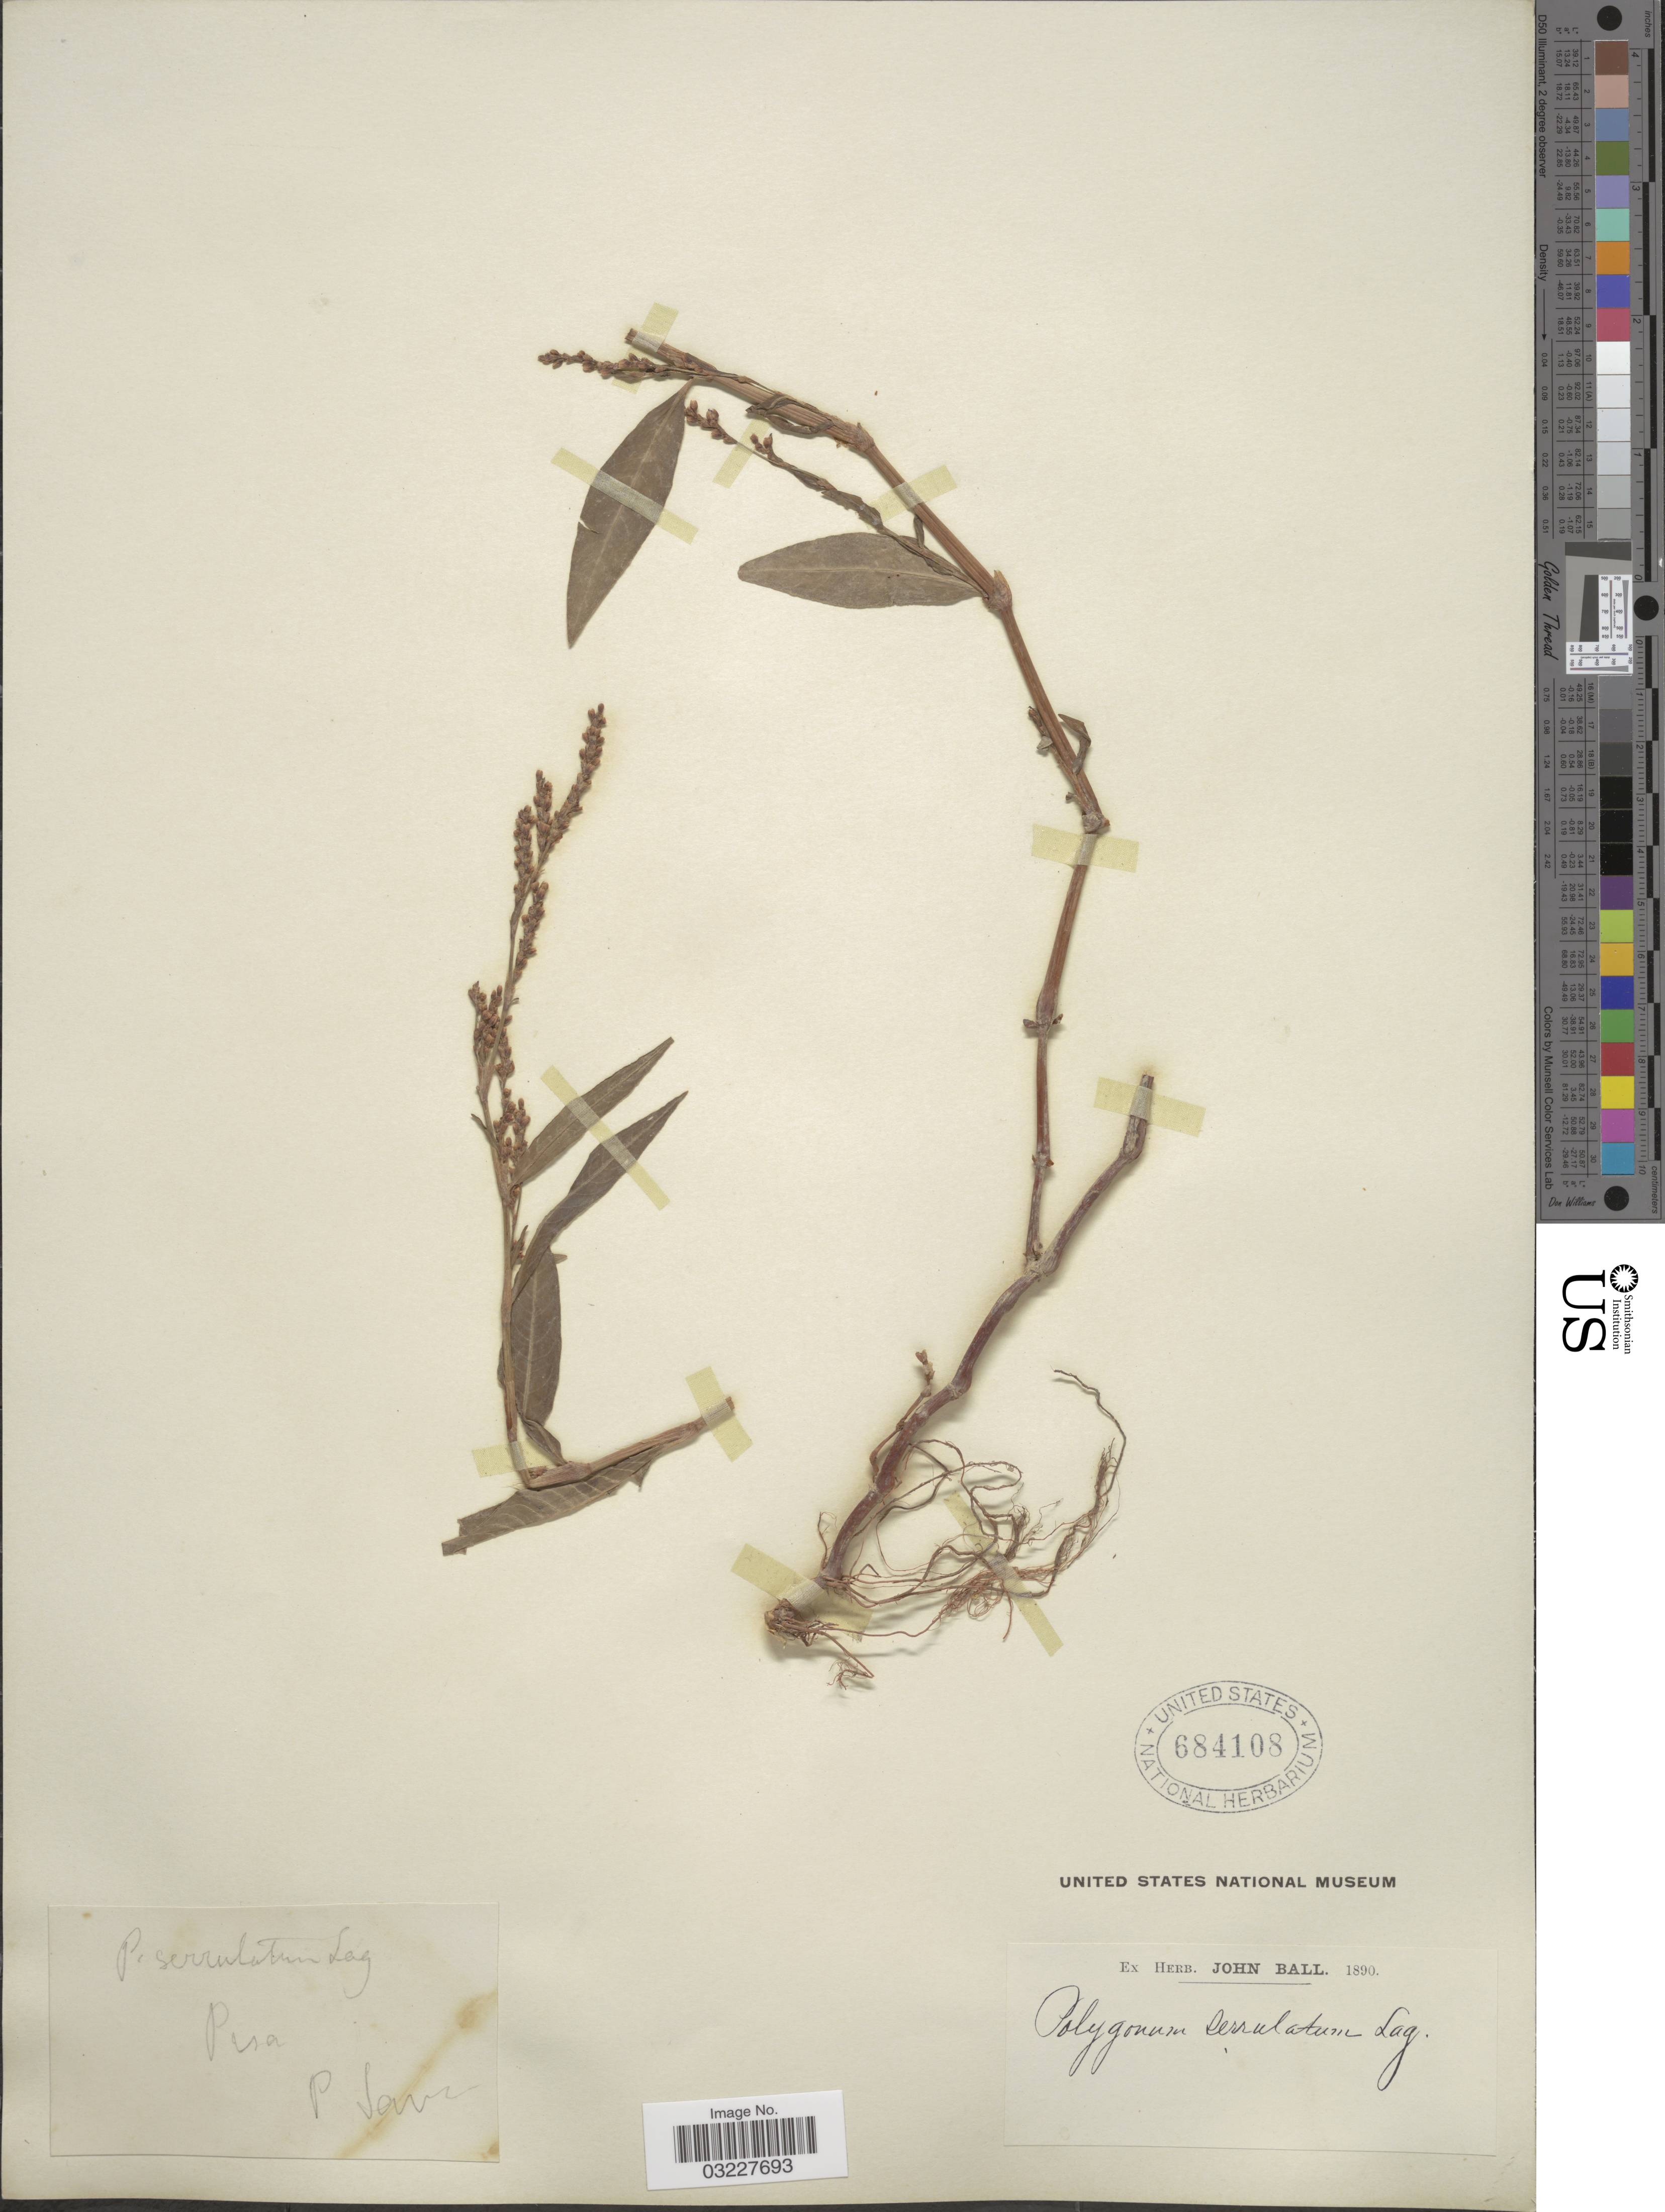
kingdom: Plantae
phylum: Tracheophyta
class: Magnoliopsida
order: Caryophyllales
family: Polygonaceae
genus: Polygonum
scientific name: Polygonum serrulatum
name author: Lag.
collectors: P. Savi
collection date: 1890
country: Italy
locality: Pisa.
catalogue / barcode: US 684108